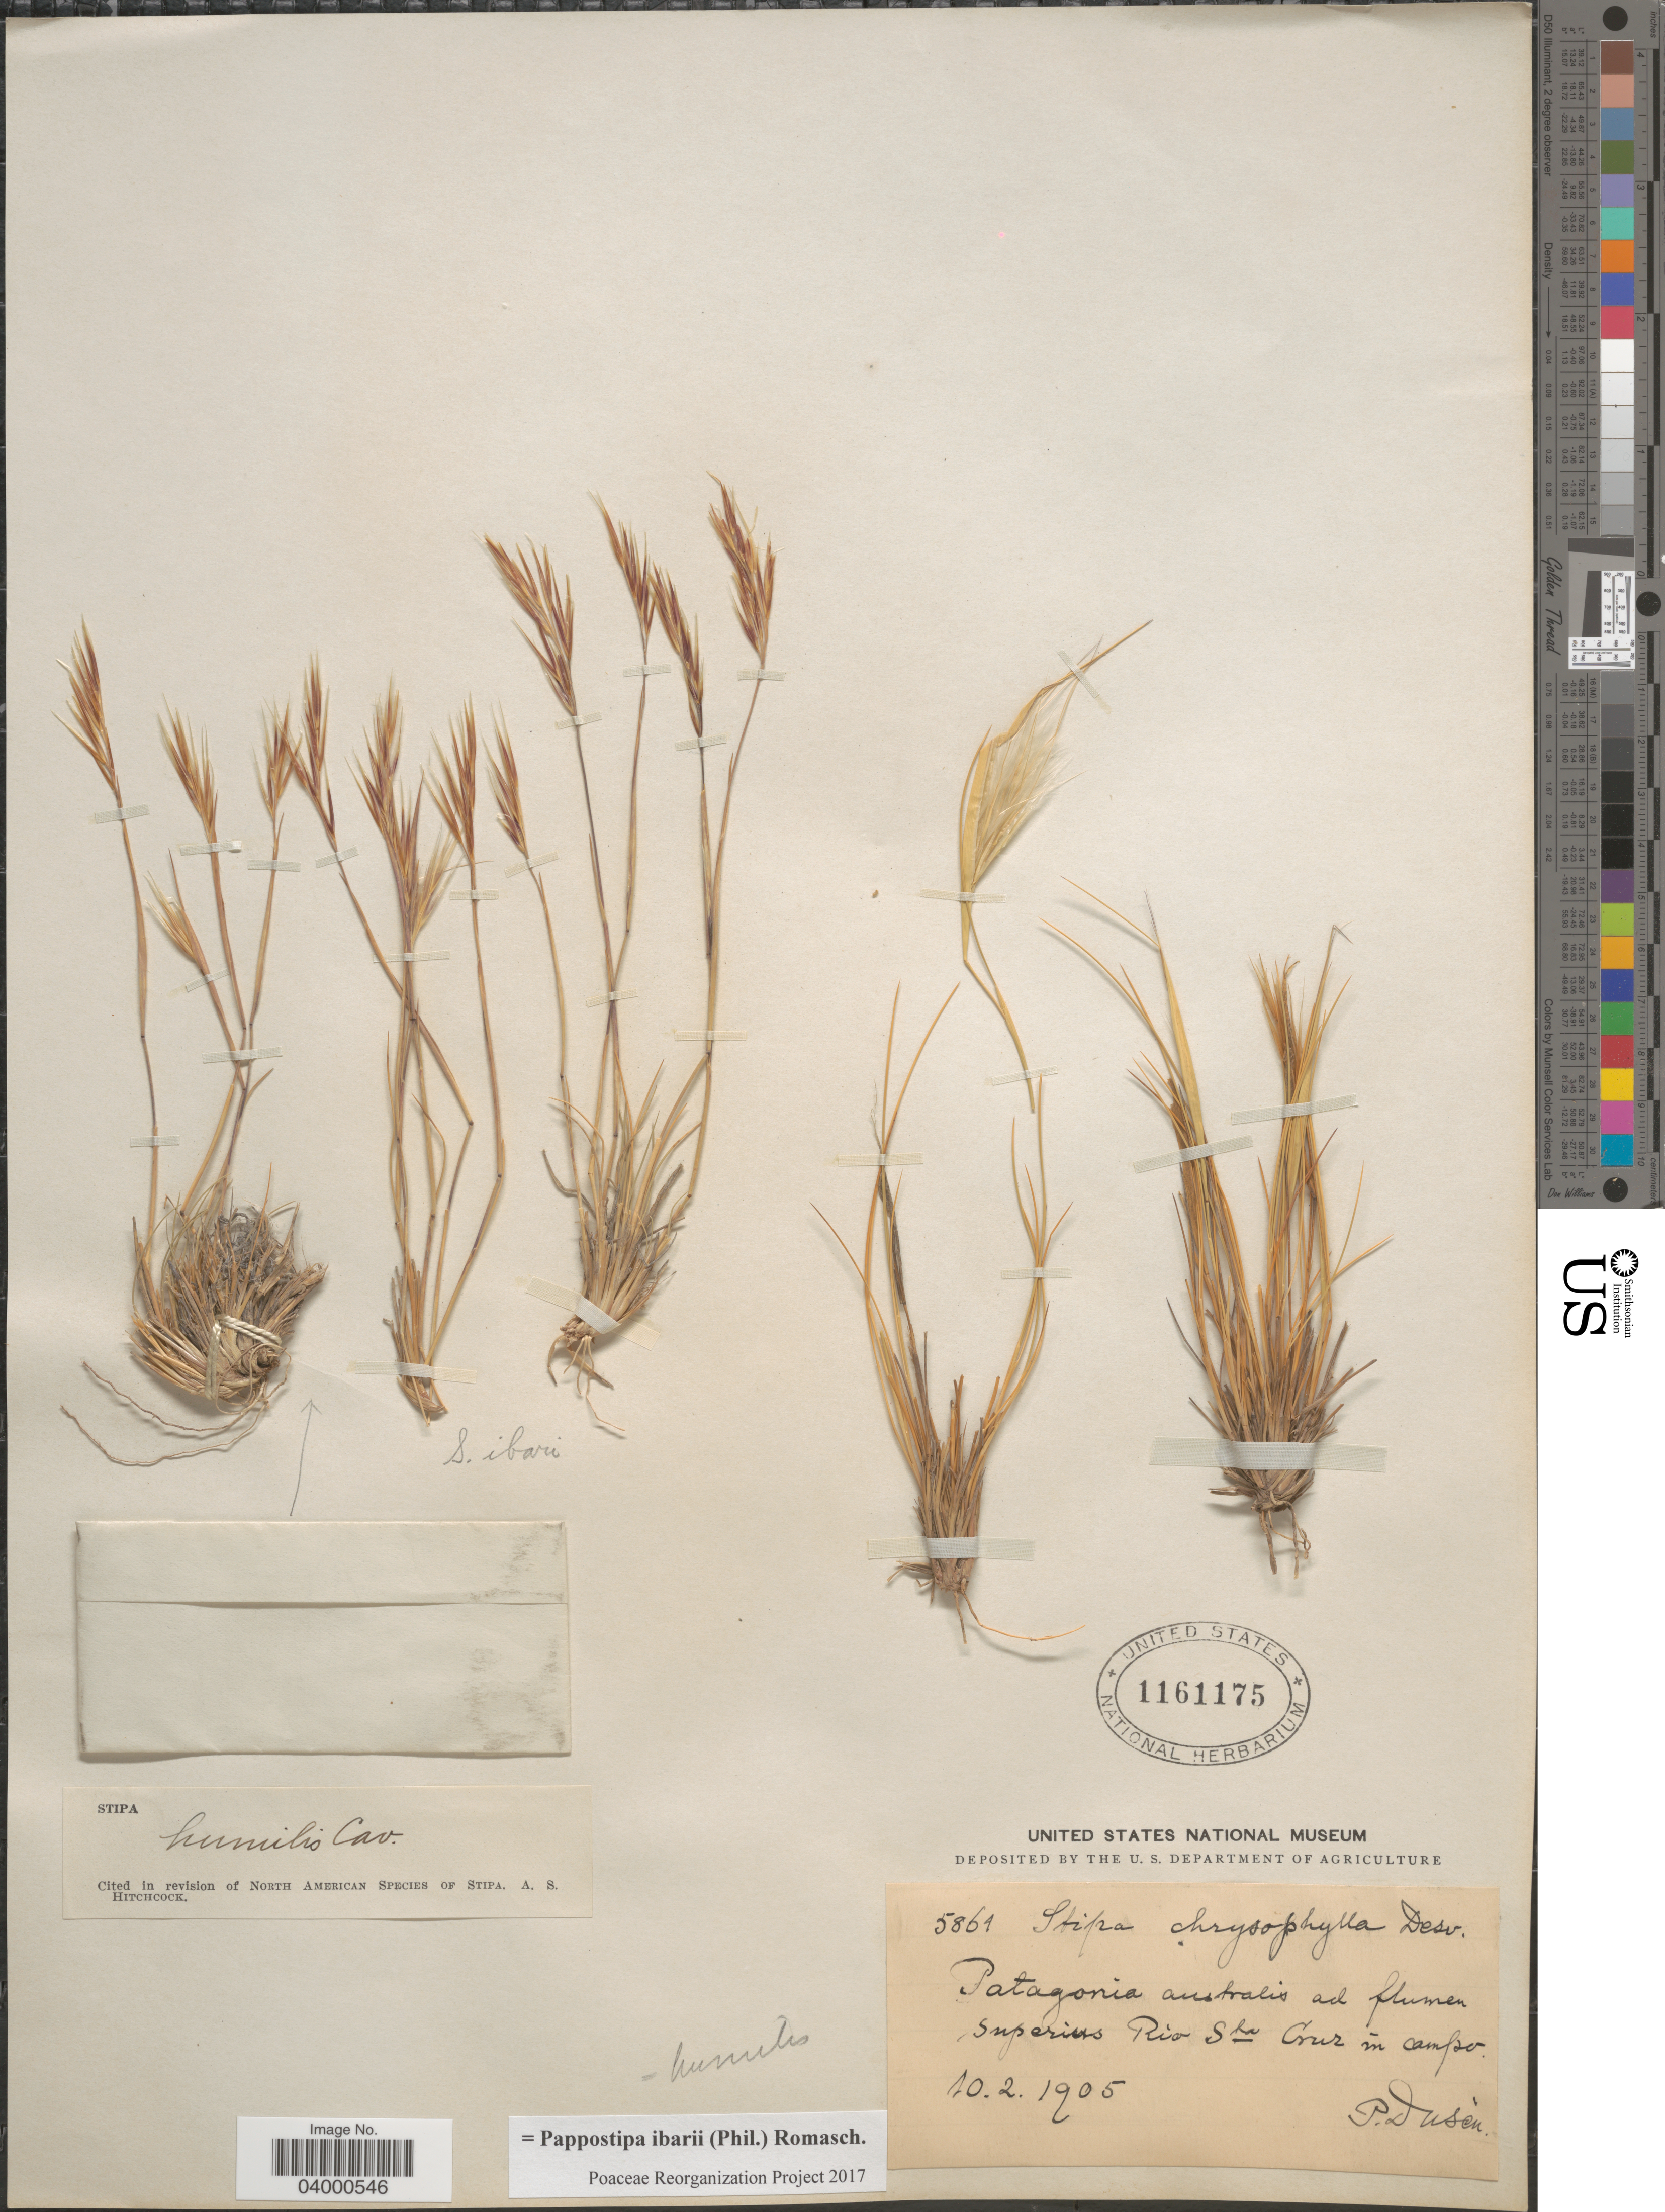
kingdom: Plantae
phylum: Tracheophyta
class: Liliopsida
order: Poales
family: Poaceae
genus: Pappostipa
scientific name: Pappostipa ibarii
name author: (Phil.) Romasch.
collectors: P. Dusén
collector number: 5864*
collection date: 1905-02-10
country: Chile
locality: Patagonia australis ad flumen superius Rio Sta Cruz in campo.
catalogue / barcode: US 1161175